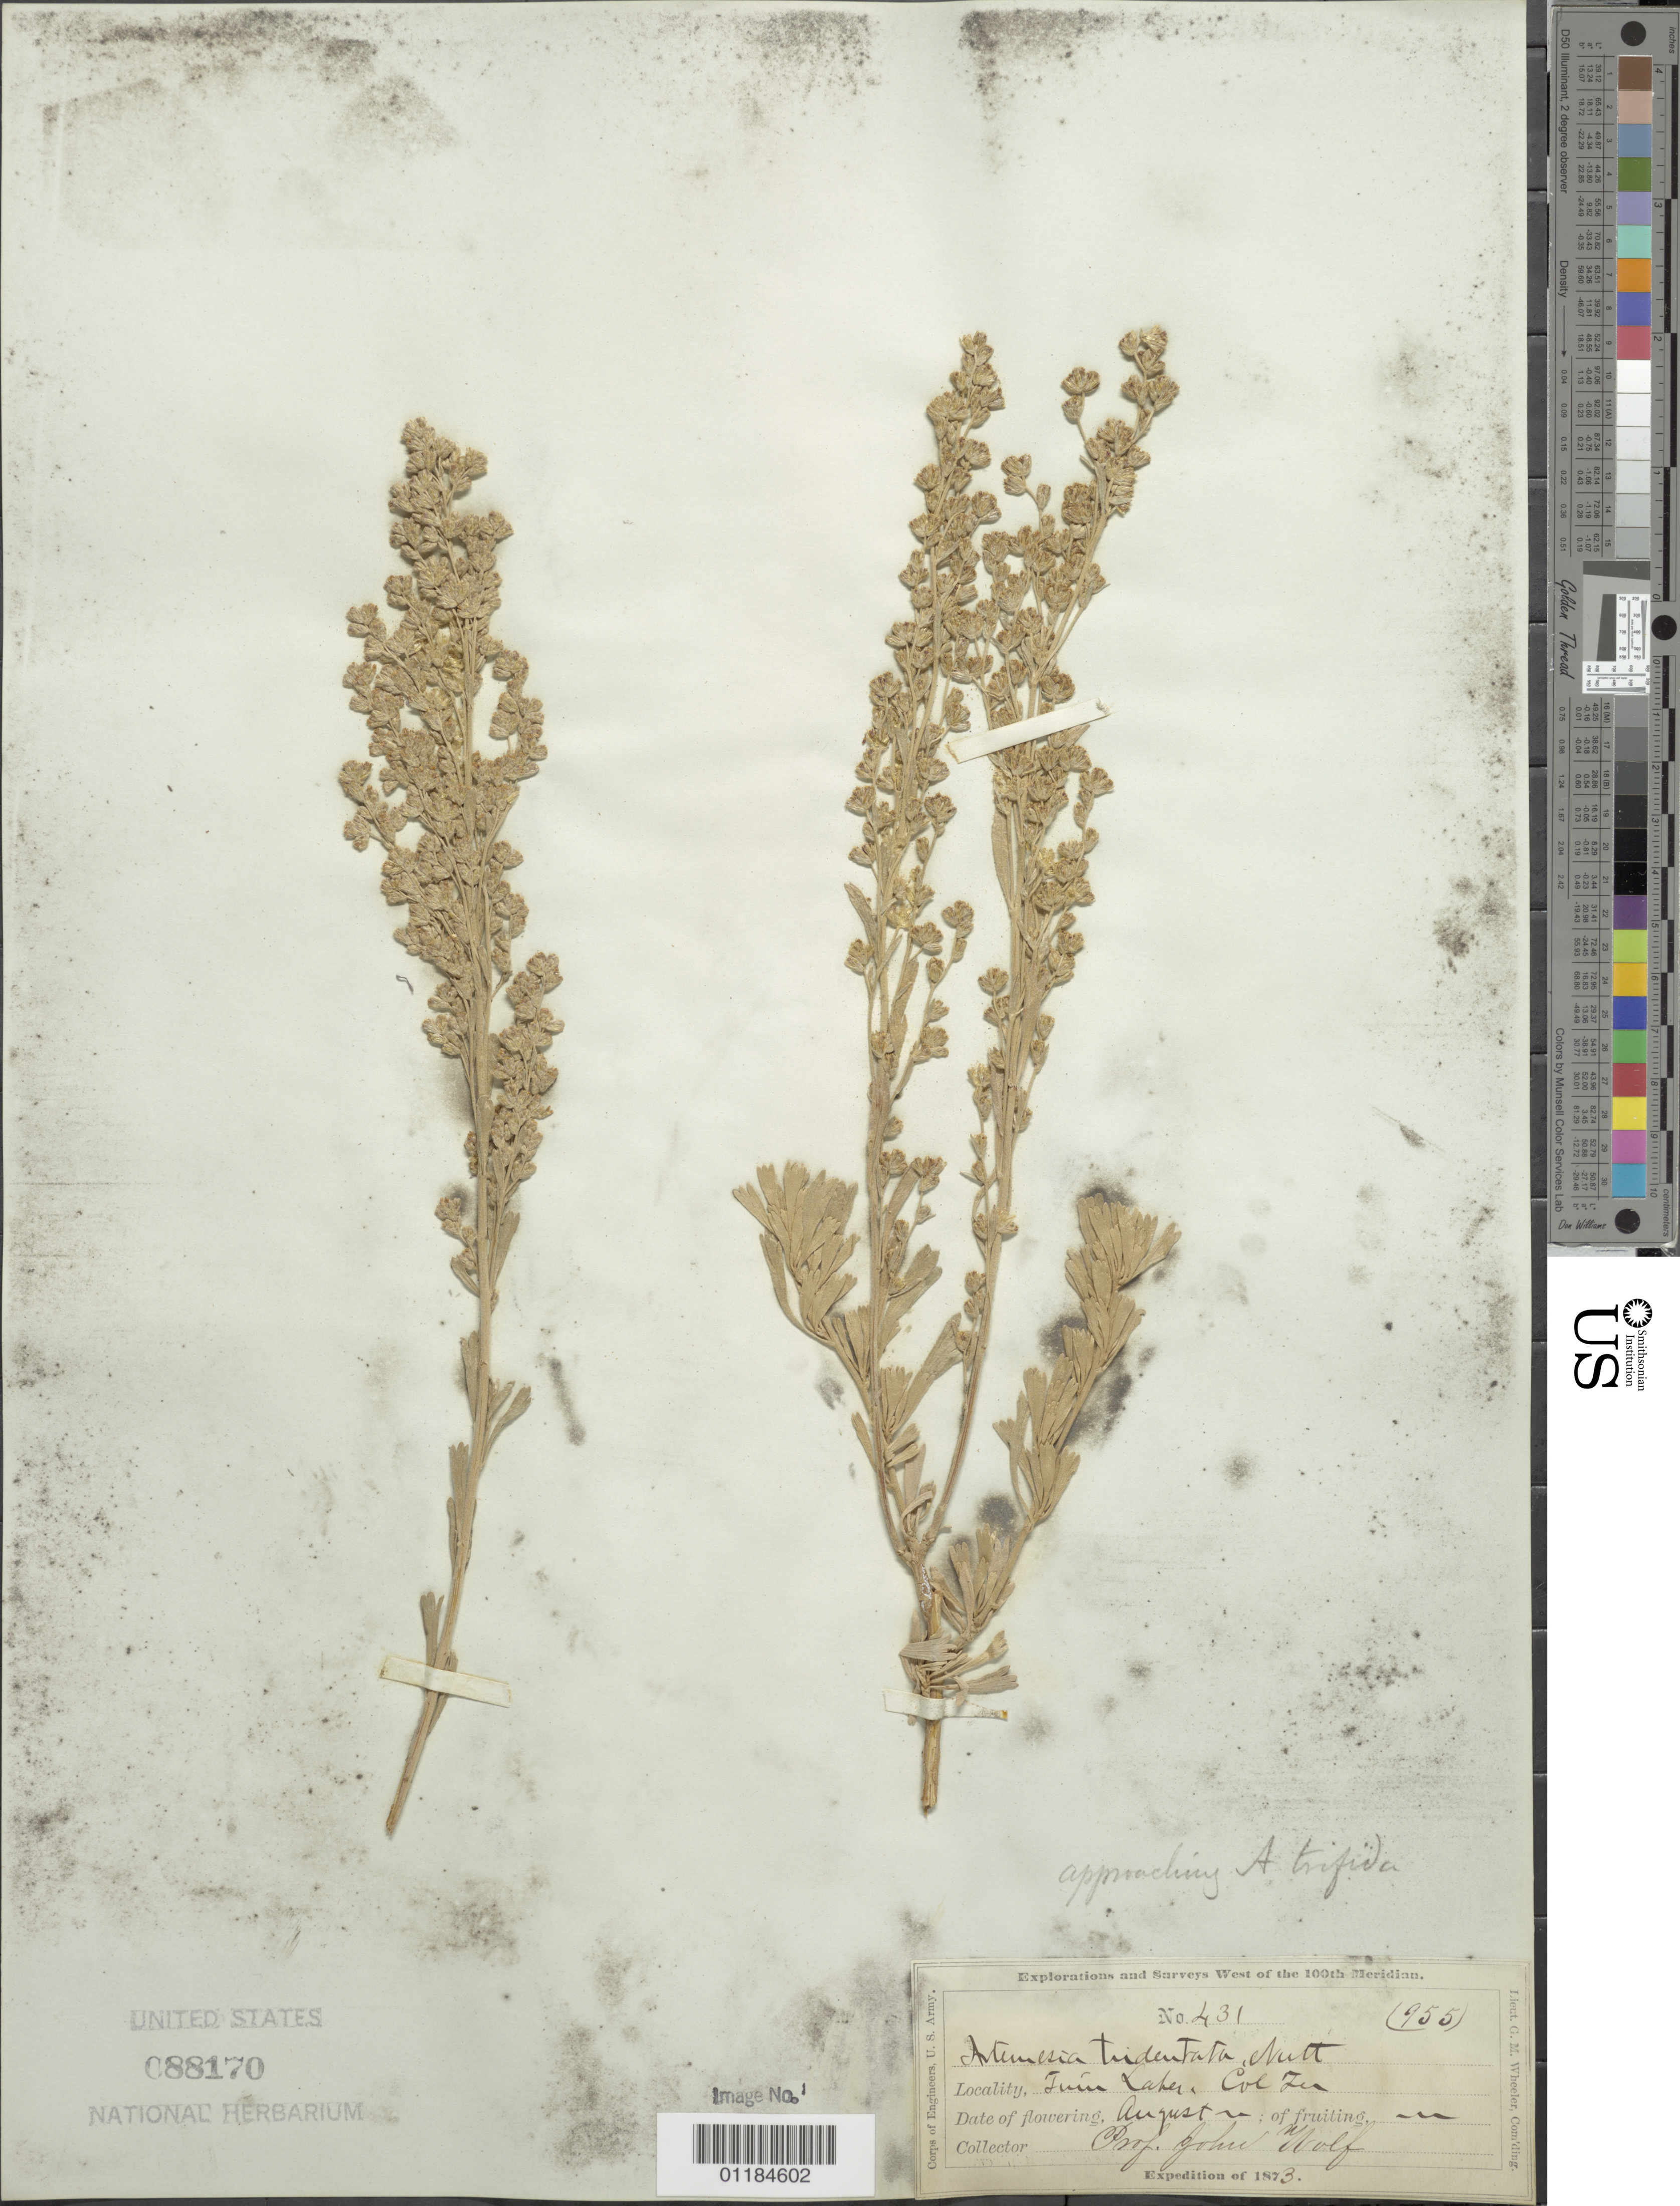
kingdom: Plantae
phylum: Tracheophyta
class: Magnoliopsida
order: Asterales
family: Asteraceae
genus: Artemisia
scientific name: Artemisia tridentata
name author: Nutt.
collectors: J. Wolf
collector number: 431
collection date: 1873-08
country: United States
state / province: Colorado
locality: Twin Lakes, Col Ter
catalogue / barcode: US 88170